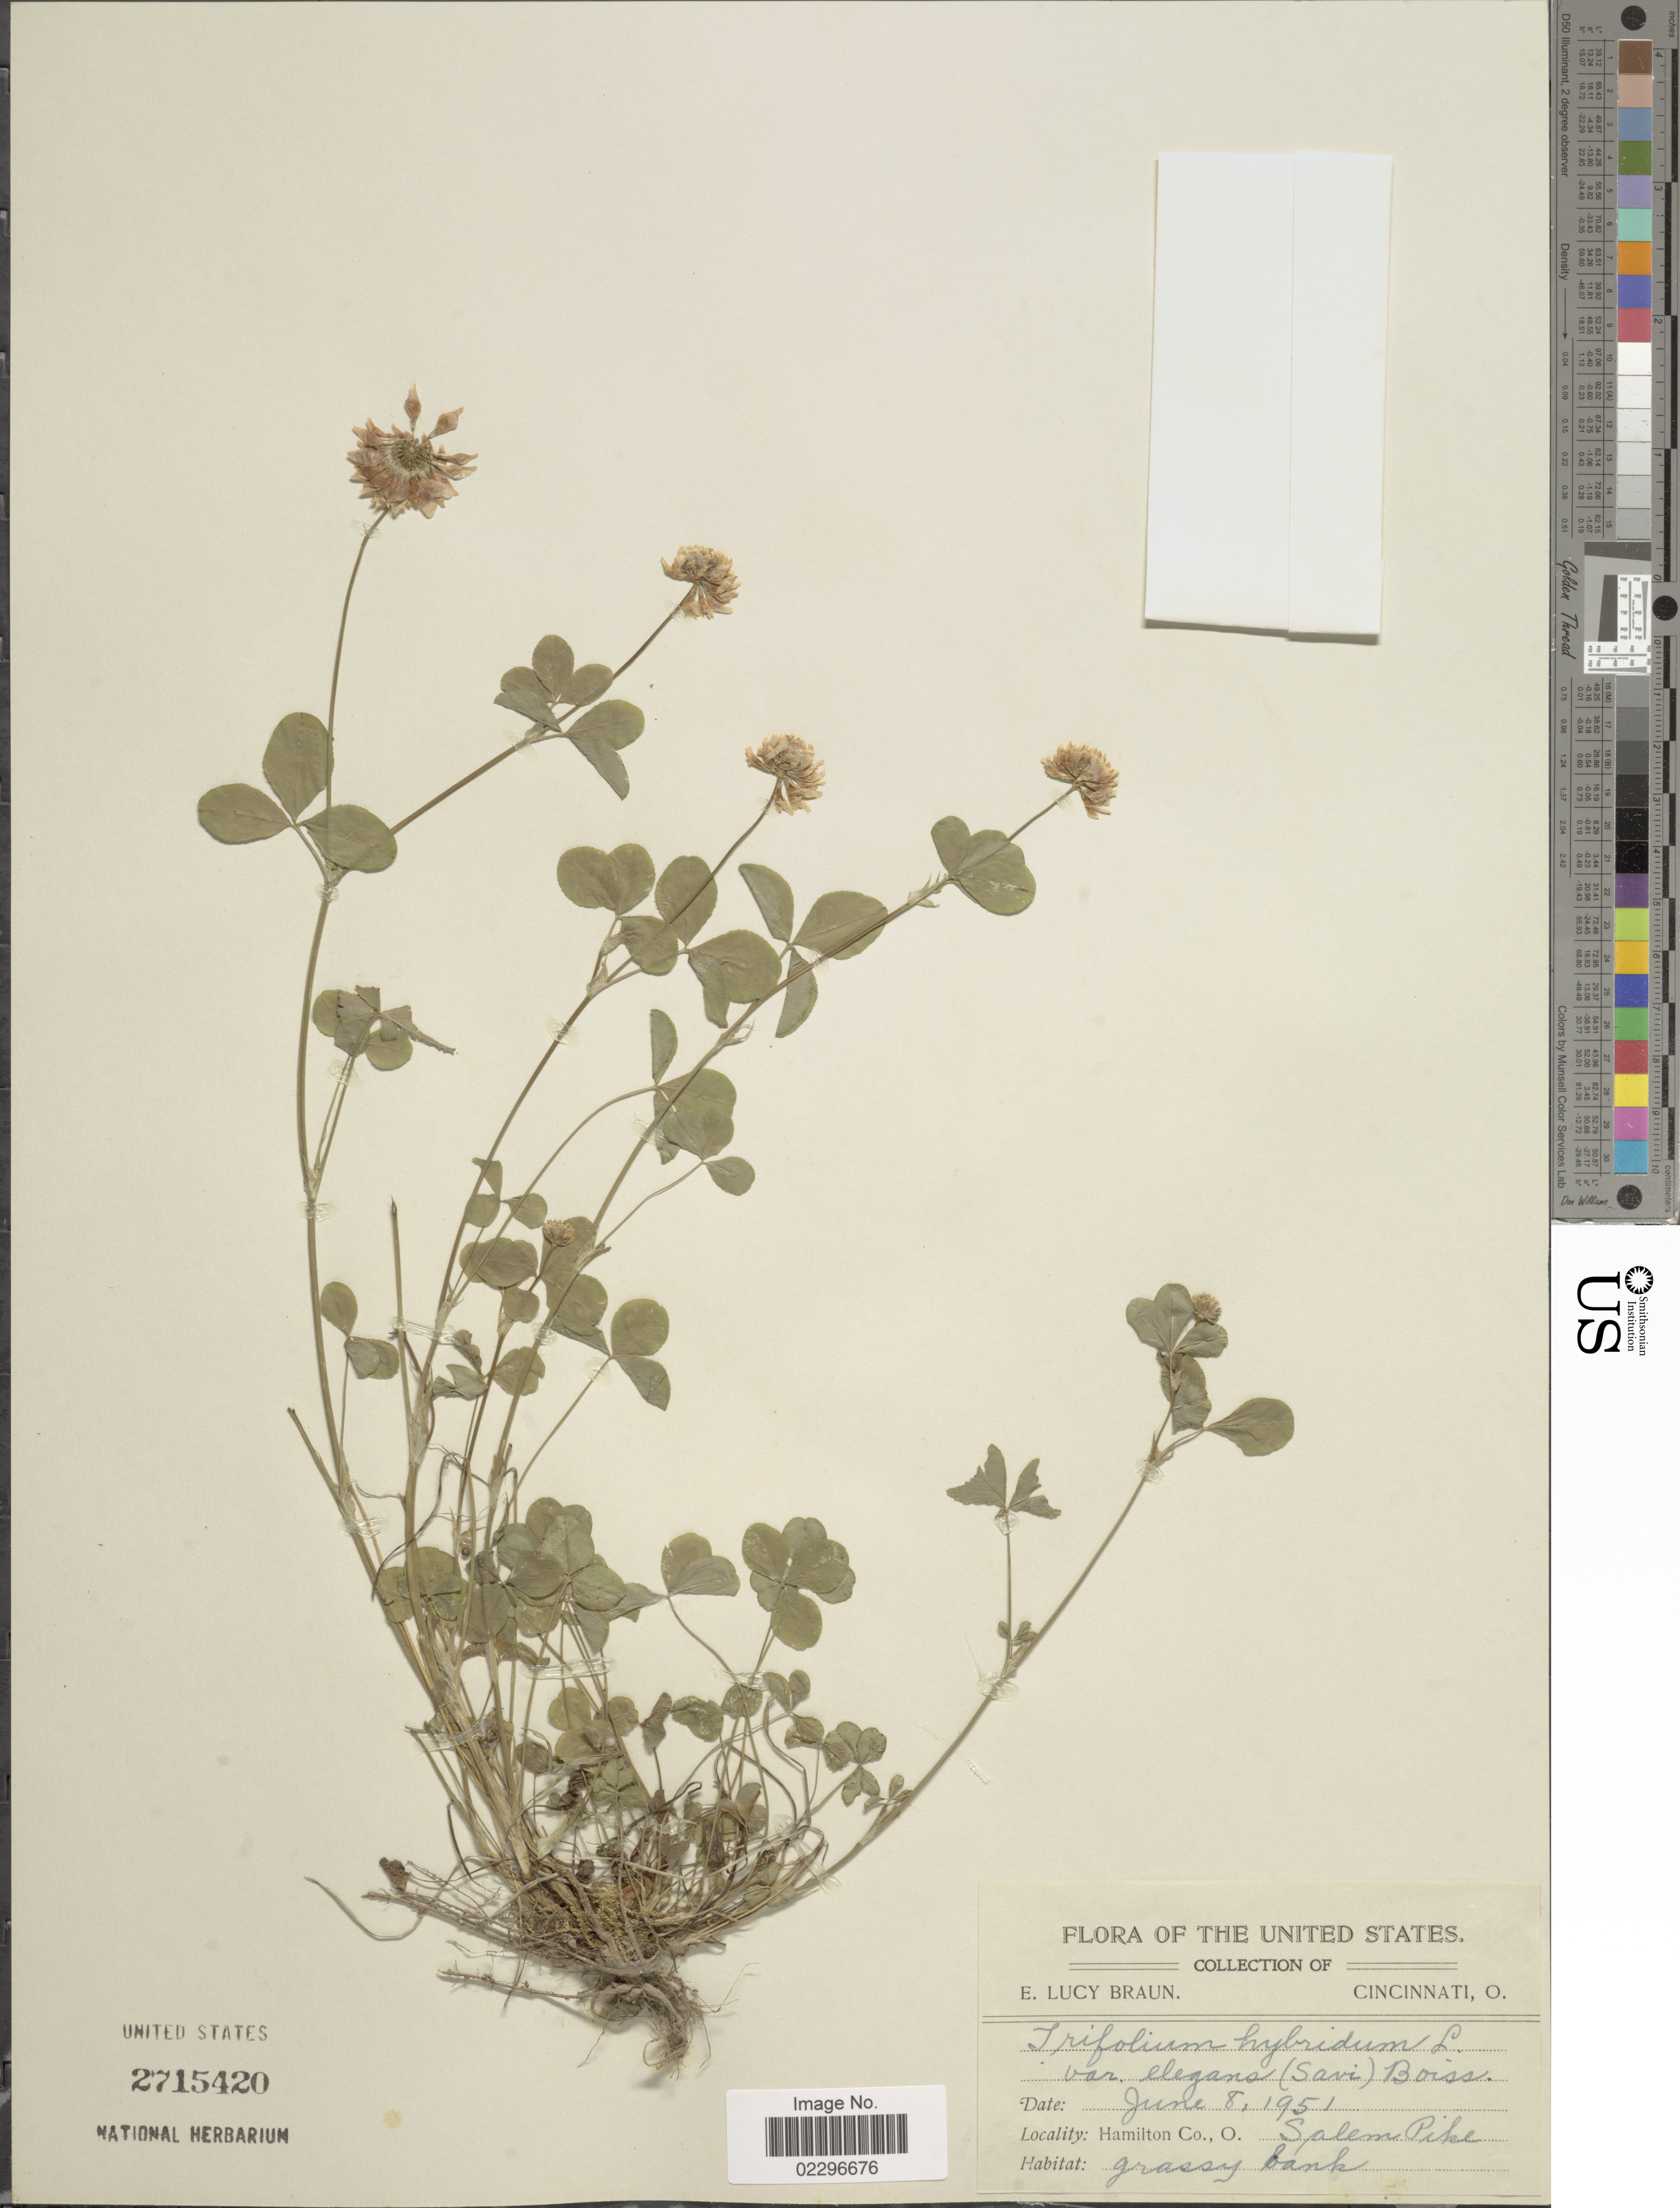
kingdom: Plantae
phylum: Tracheophyta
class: Magnoliopsida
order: Fabales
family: Fabaceae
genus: Trifolium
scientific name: Trifolium hybridum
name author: L.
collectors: E. L. Braun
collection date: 1951-06-08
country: United States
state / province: Ohio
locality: Hamilton Co., O. Salem Pike.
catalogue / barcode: US 2715420